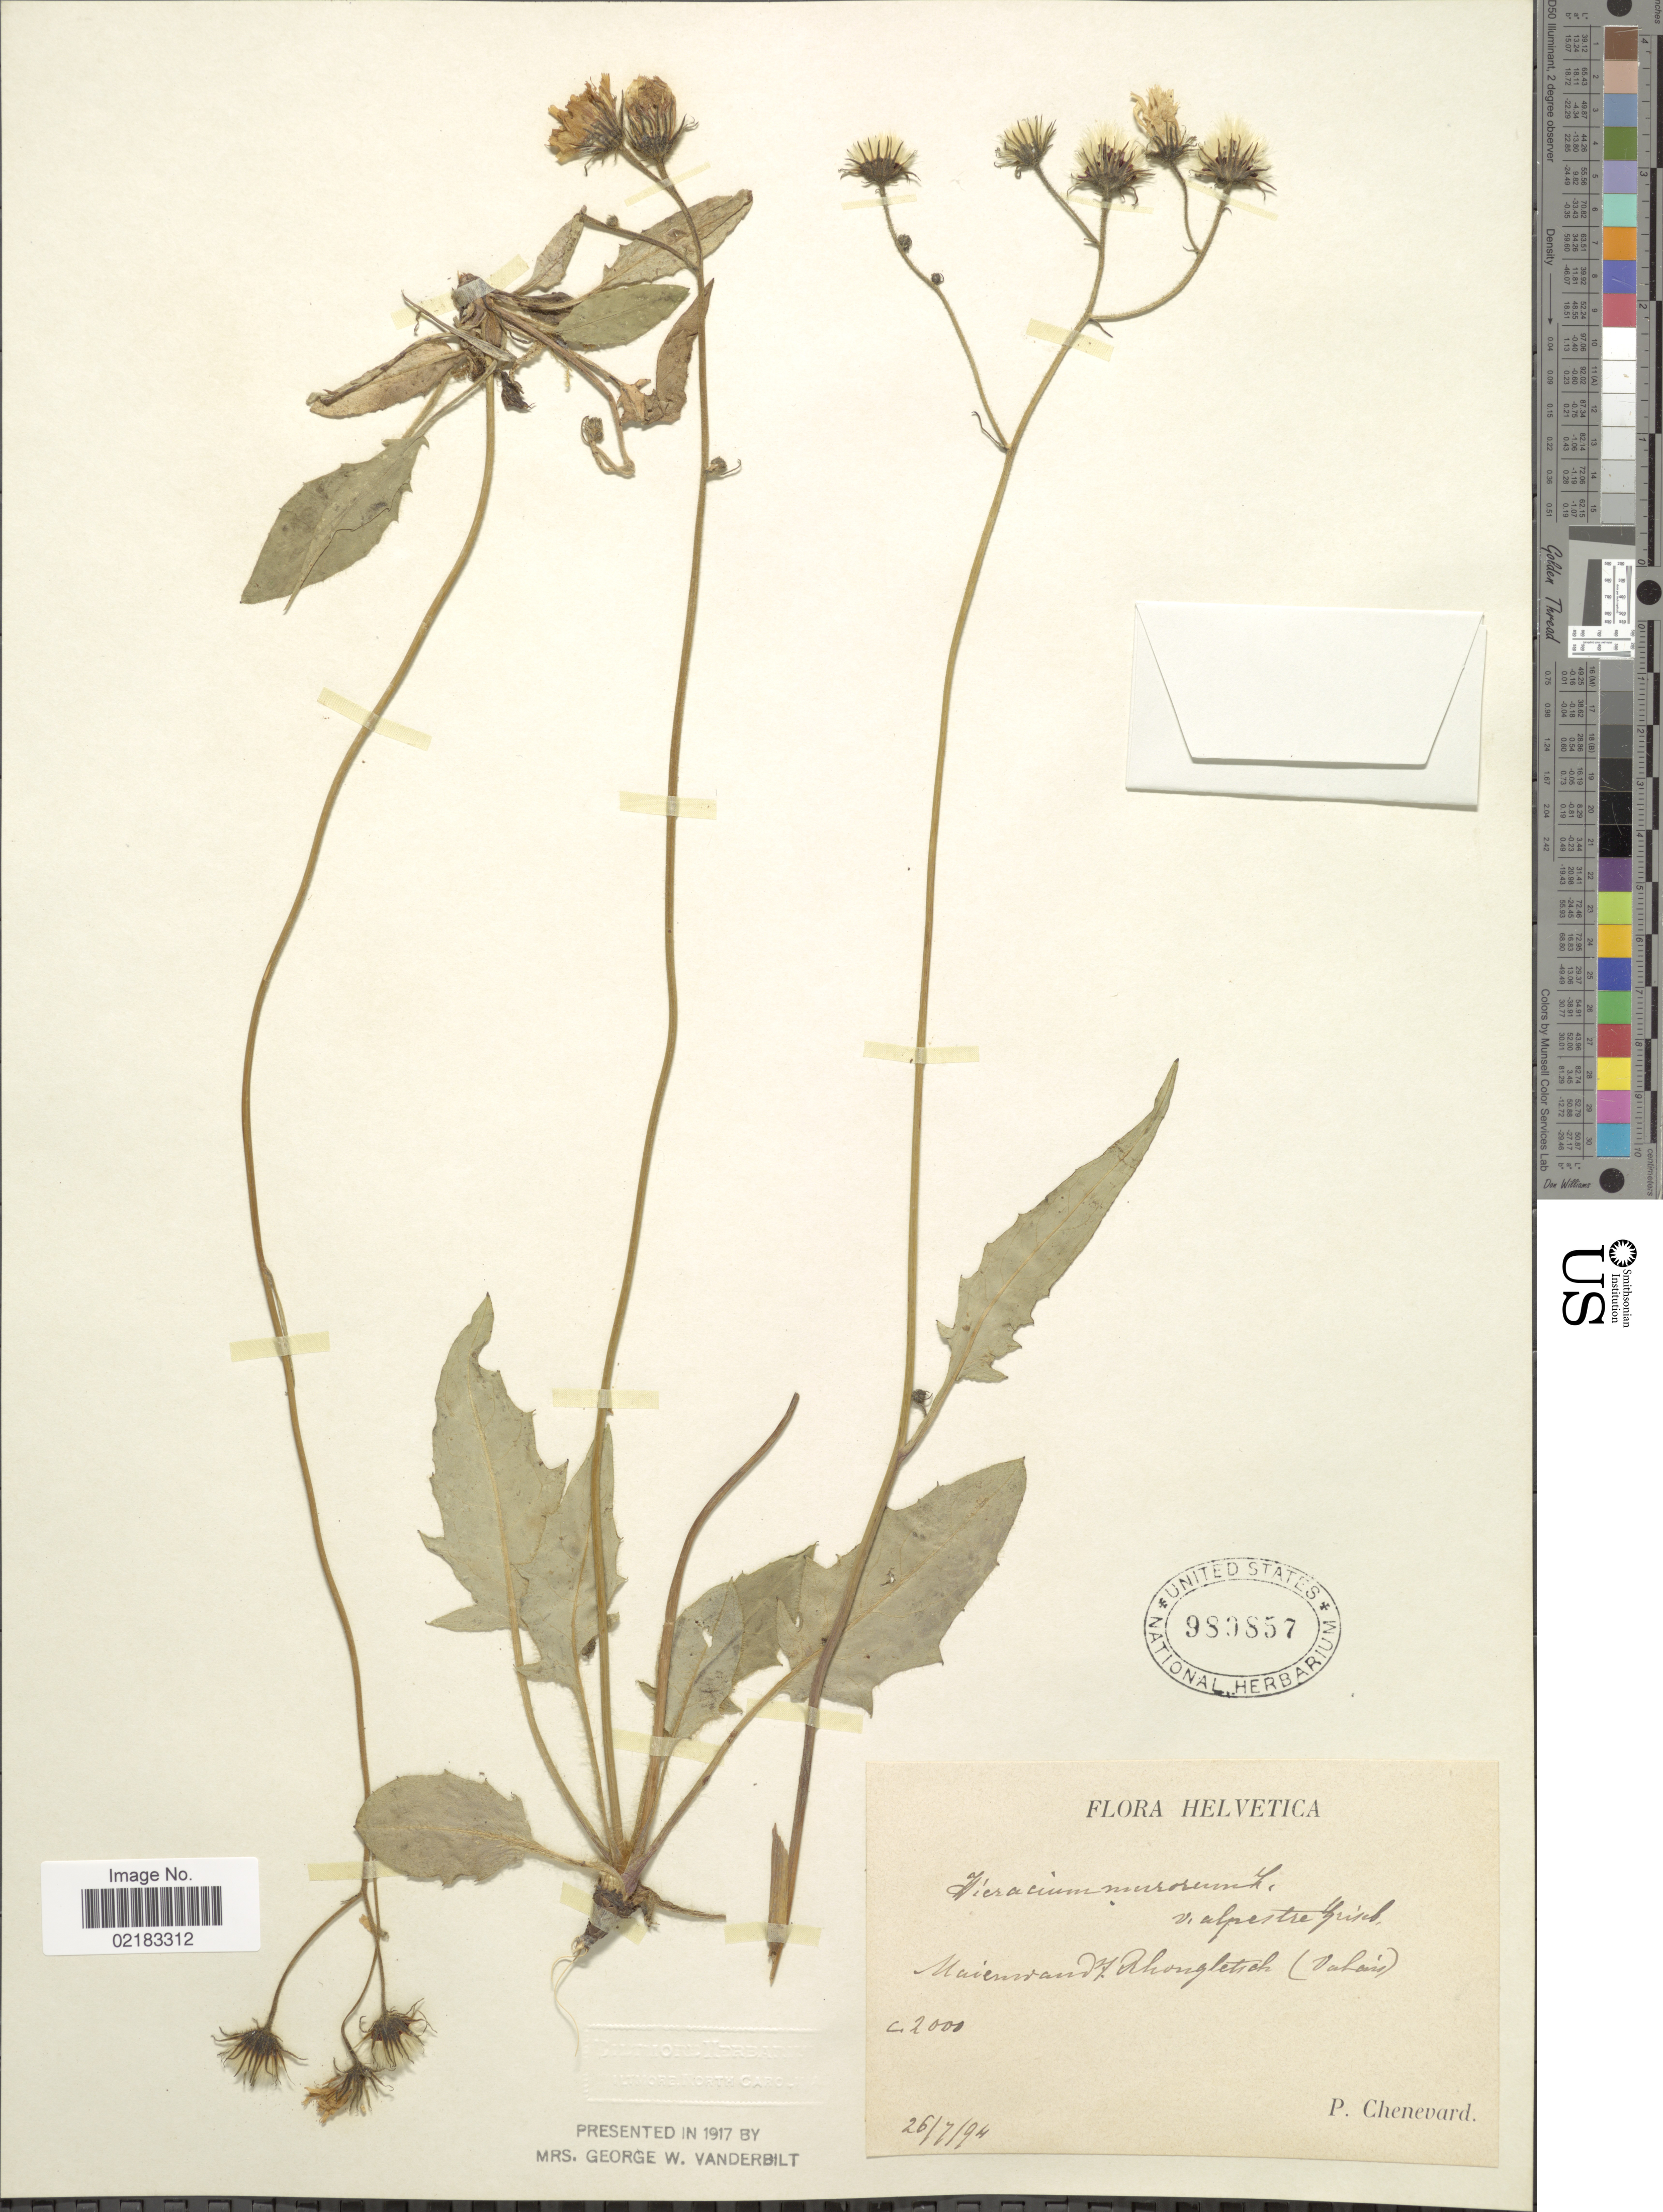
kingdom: Plantae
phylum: Tracheophyta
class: Magnoliopsida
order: Asterales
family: Asteraceae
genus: Hieracium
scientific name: Hieracium murorum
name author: L.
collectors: P. Chenevard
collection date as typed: Transcribed d/m/y: 26/7/94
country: Switzerland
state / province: Valais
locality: Rhone Gletsch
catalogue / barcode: US 989857